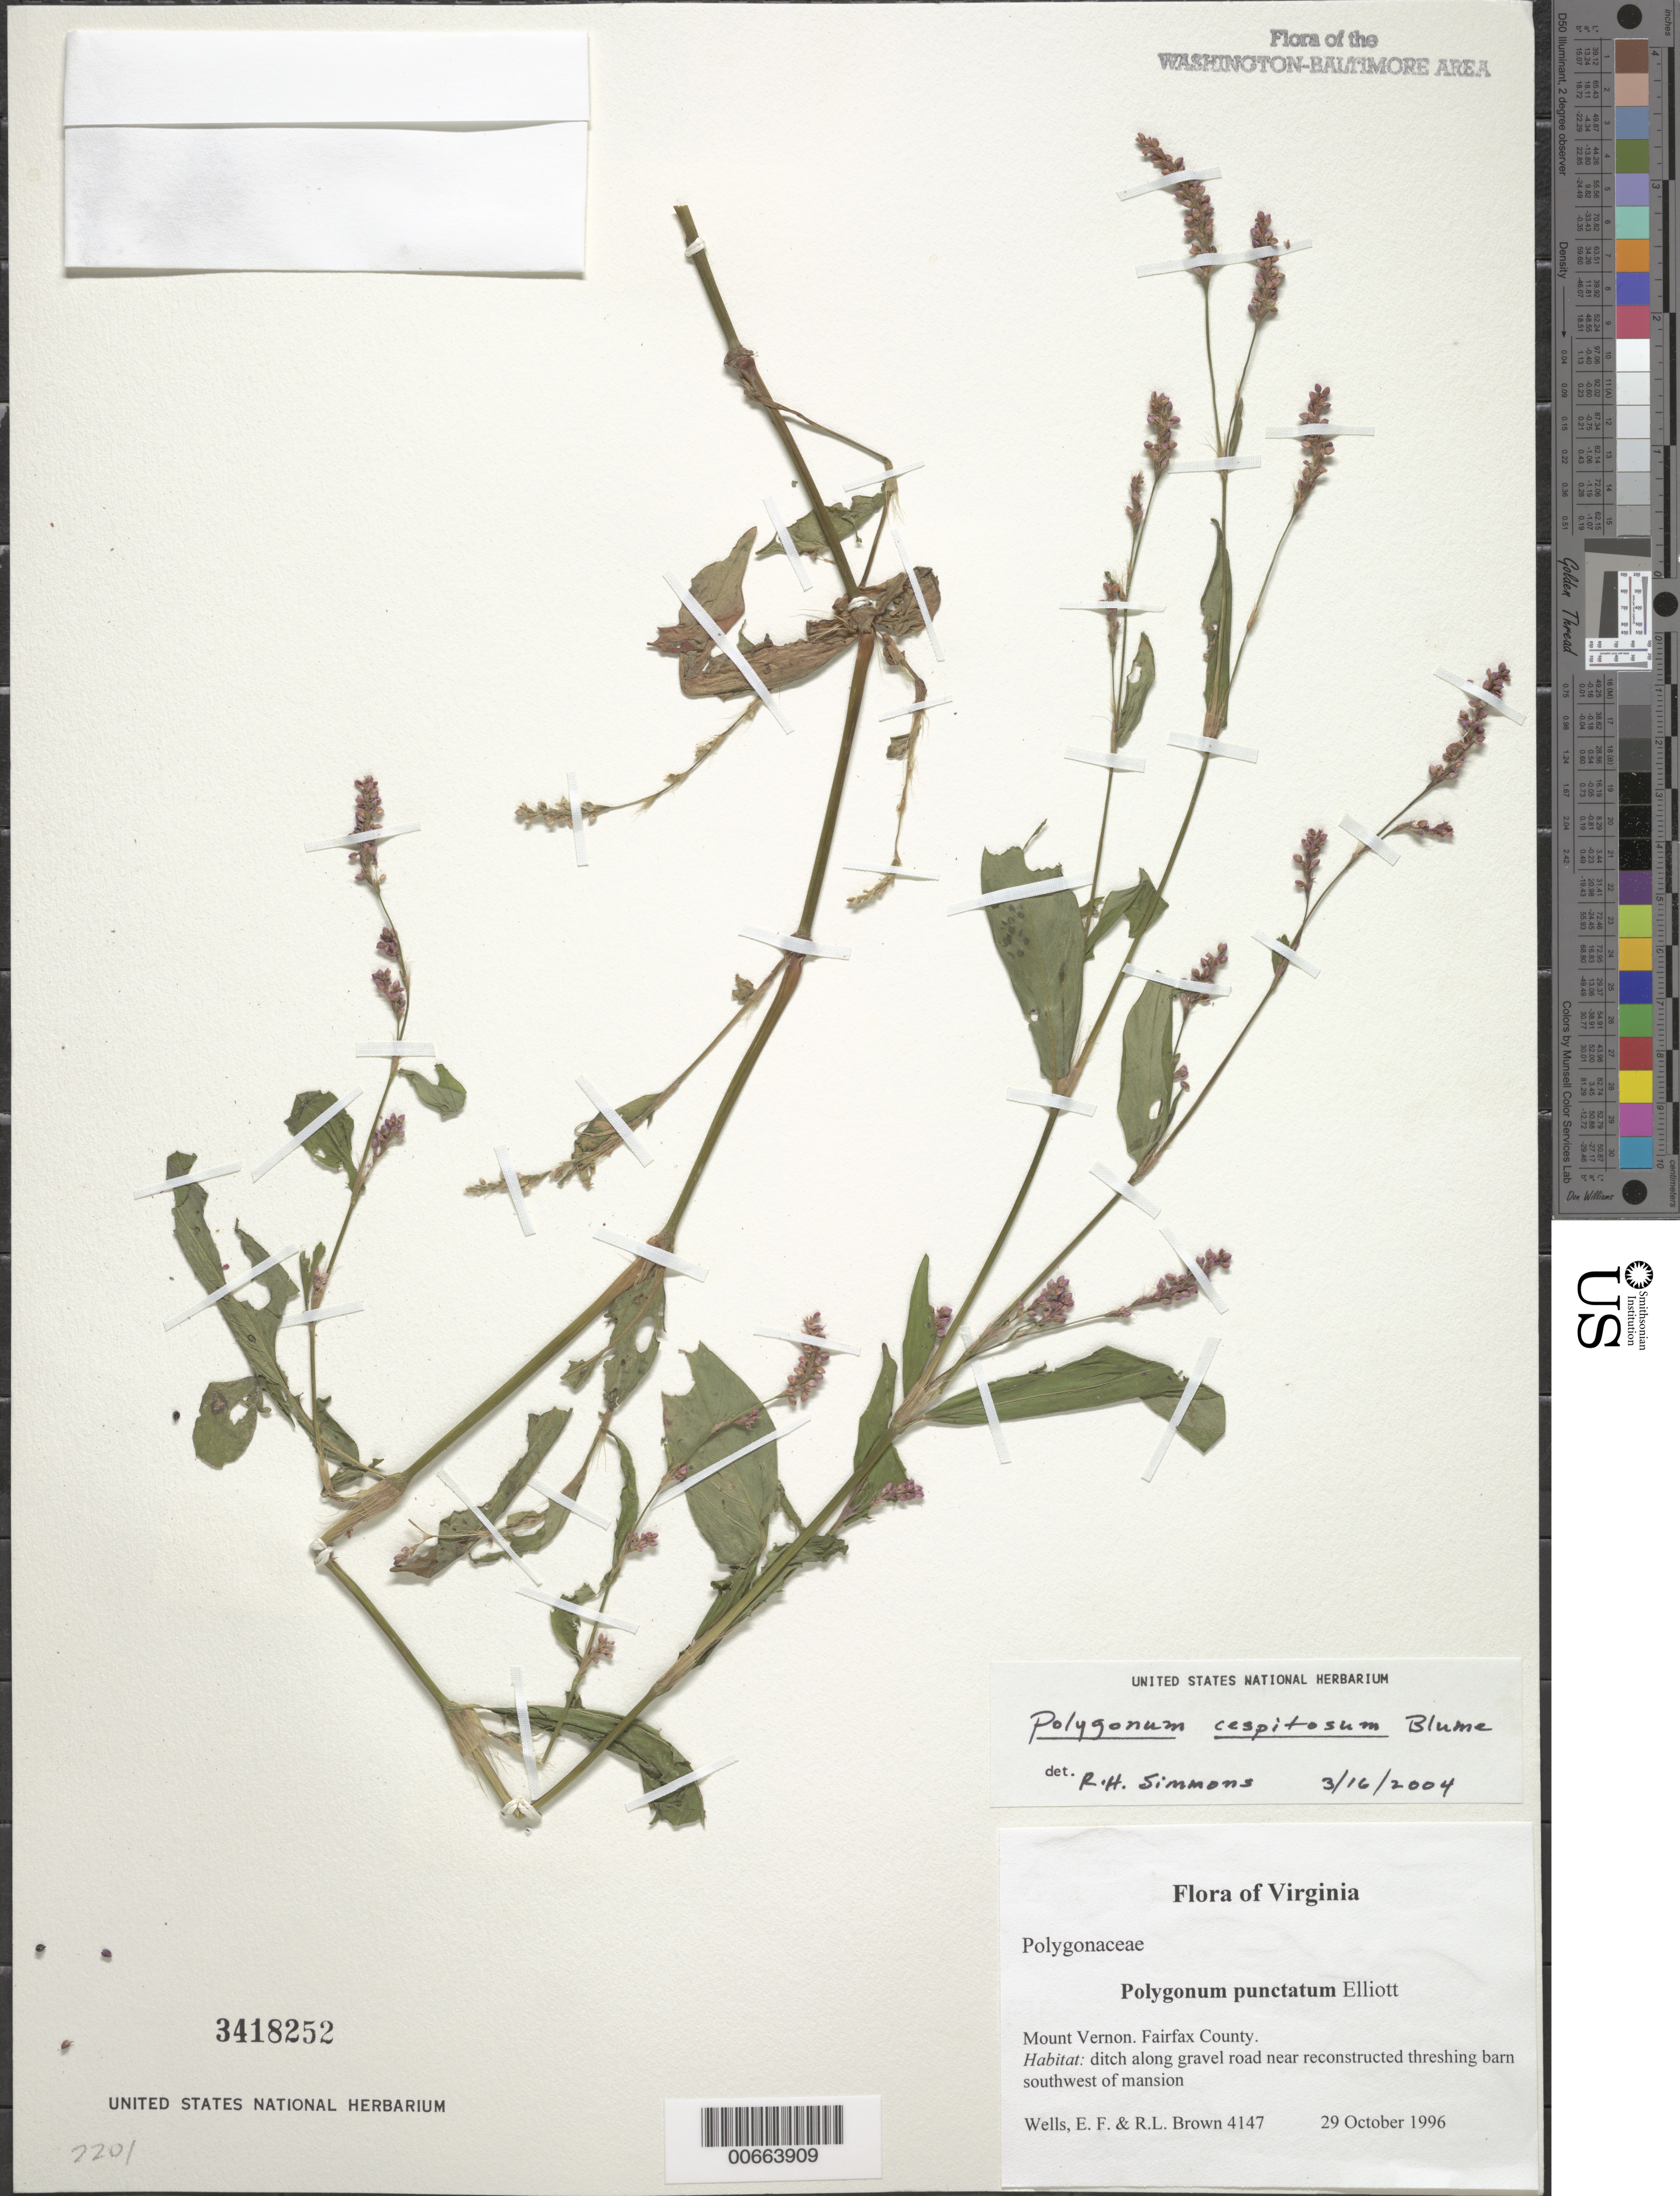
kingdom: Plantae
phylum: Tracheophyta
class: Magnoliopsida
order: Caryophyllales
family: Polygonaceae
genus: Persicaria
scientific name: Persicaria longiseta (Bruijn) Kitag.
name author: (Bruijn &) Kitag.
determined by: Atha, D. E.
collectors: E. F. Wells & R. L. Brown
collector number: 4147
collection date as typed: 29 Oct 1996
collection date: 1996-10-29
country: United States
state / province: Virginia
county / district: Fairfax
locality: Mount Vernon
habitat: ditch along gravel road near reconstructed threshing barn southwest of mansion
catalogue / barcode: US 3418252